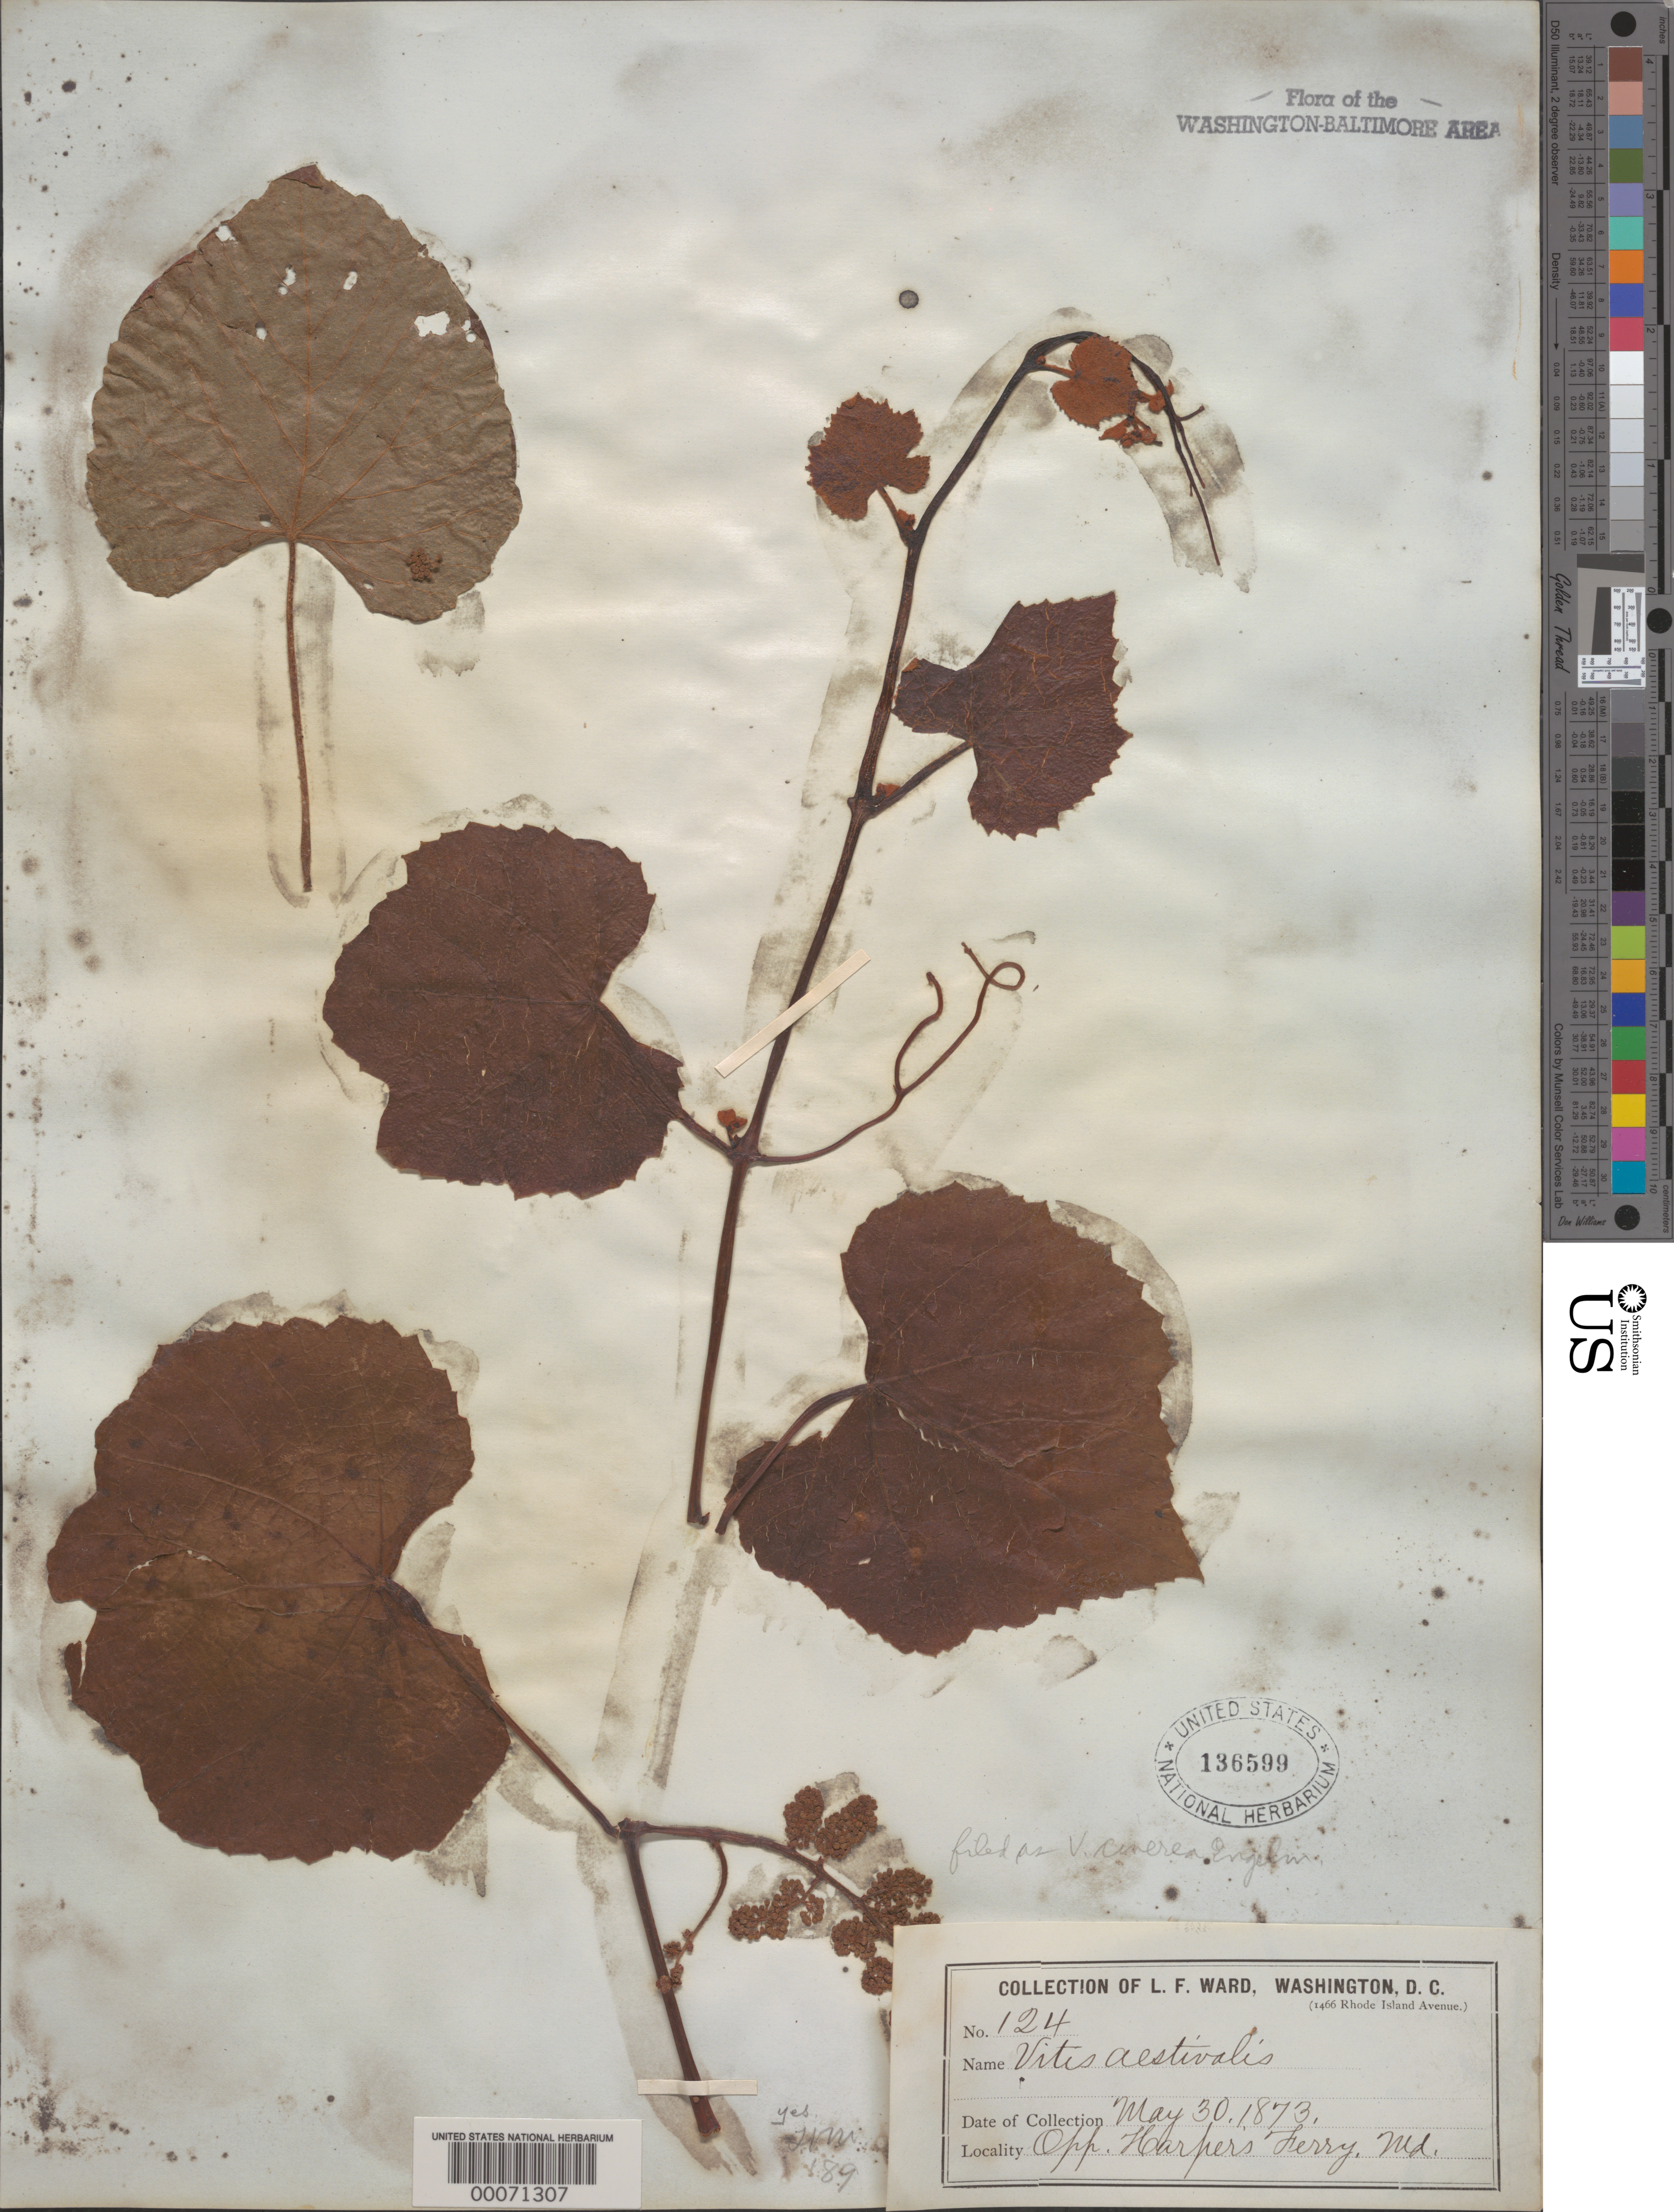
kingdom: Plantae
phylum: Tracheophyta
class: Magnoliopsida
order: Vitales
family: Vitaceae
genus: Vitis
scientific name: Vitis cinerea var. floridana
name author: Munson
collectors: L. F. Ward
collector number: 124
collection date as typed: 30 May 1873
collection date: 1873-05-30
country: United States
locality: Opposite Harpers Ferry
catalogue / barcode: US 136599